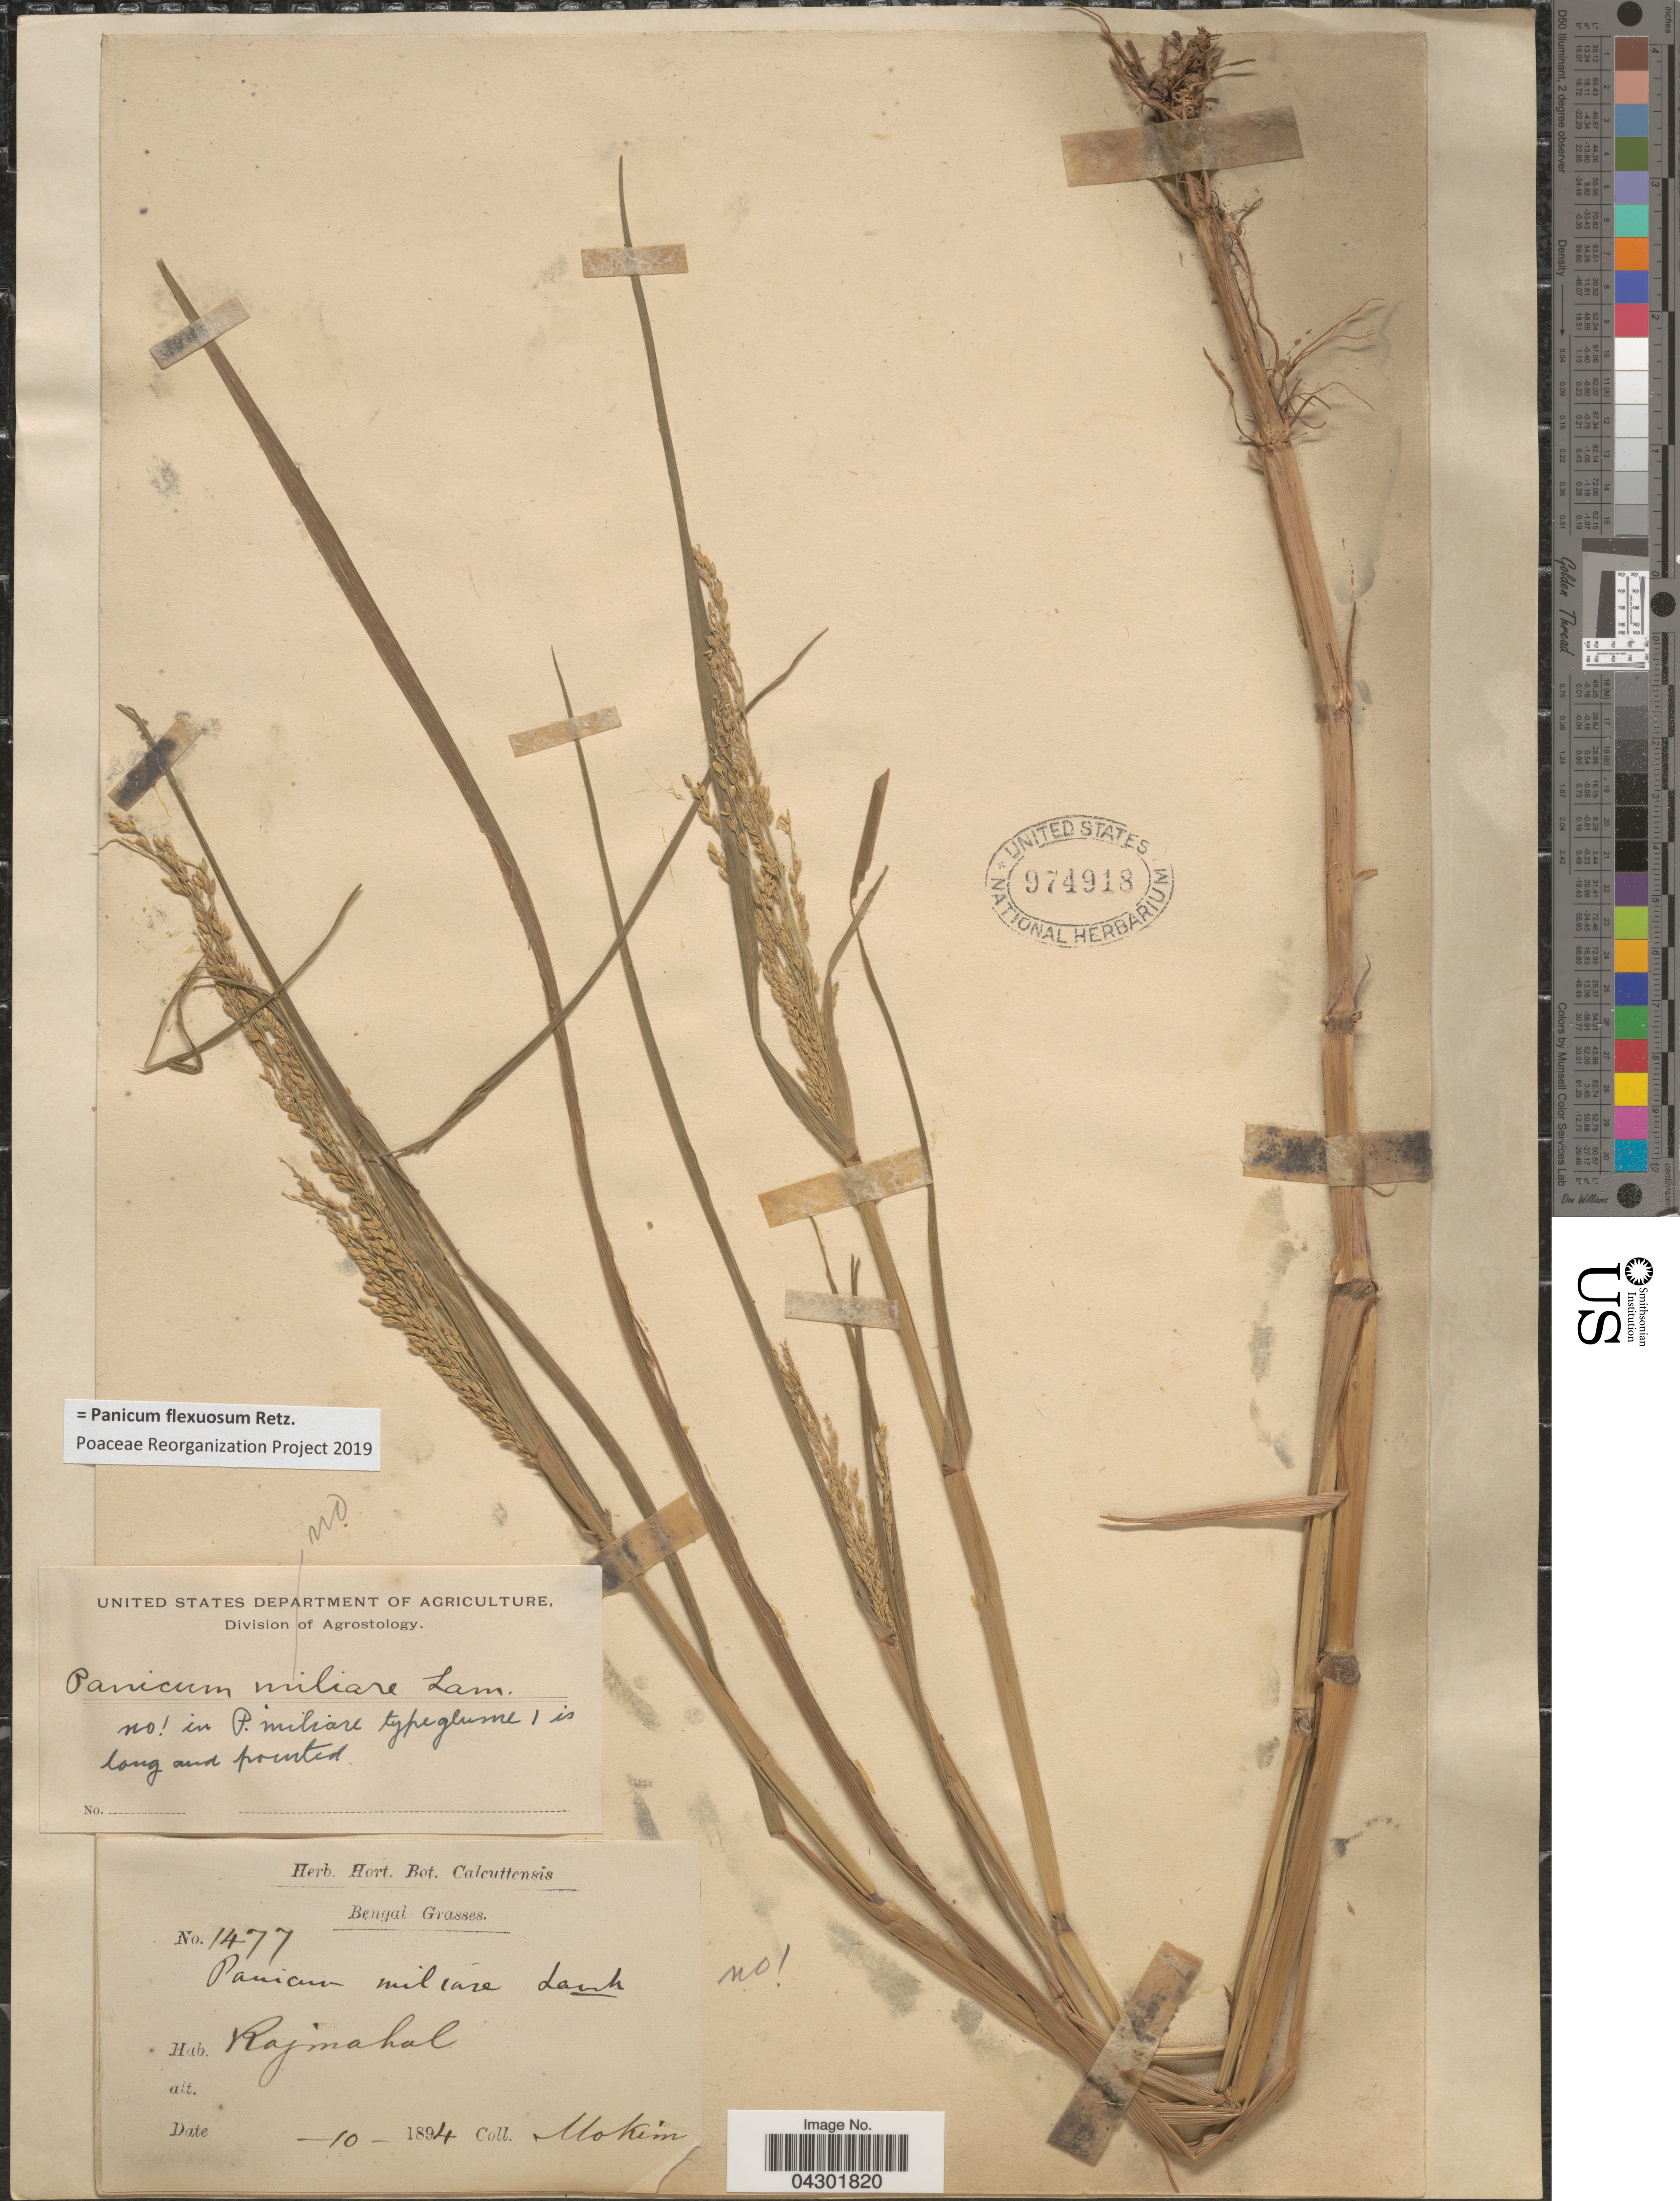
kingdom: Plantae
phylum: Tracheophyta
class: Liliopsida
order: Poales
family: Poaceae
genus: Panicum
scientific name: Panicum flexuosum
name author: Retz.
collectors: -. Mokim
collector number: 1477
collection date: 1894-10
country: India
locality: Bengal. Rajmahal.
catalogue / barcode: US 974918